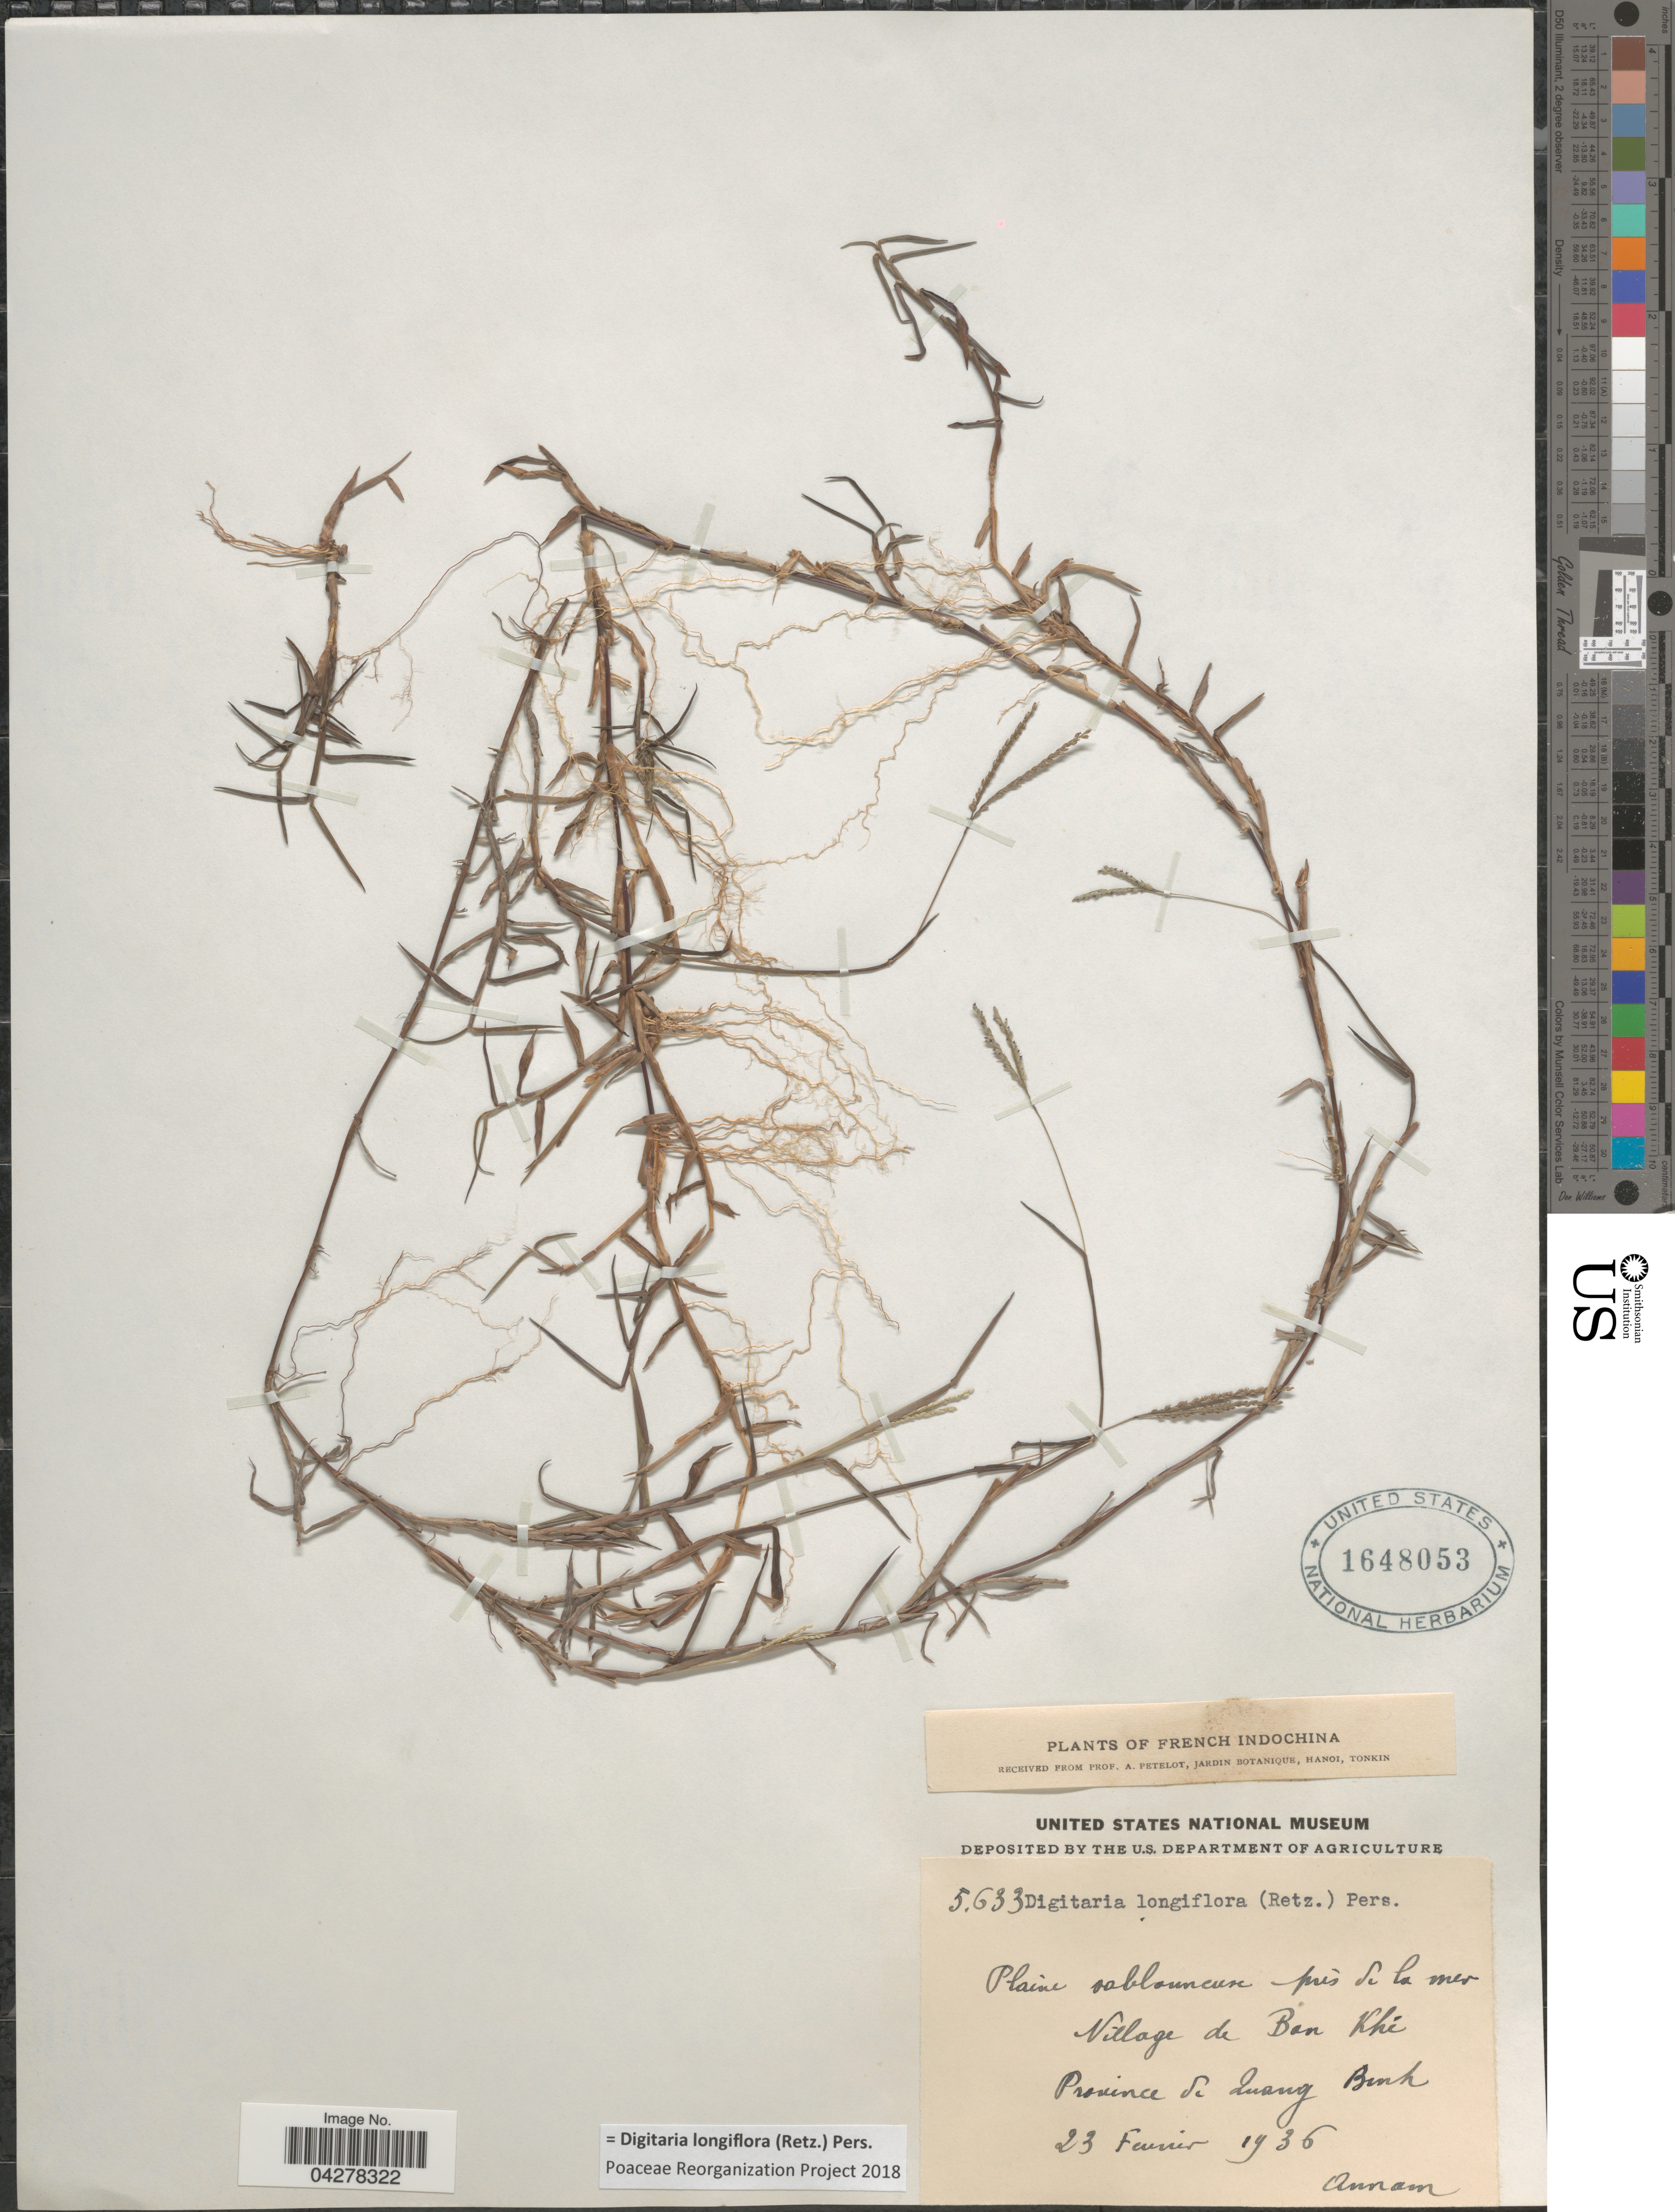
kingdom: Plantae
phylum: Tracheophyta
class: Liliopsida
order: Poales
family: Poaceae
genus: Digitaria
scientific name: Digitaria longiflora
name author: (Retz.) Pers.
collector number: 5633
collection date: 1936-02-23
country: Vietnam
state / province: Quang Binh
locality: Village de Ban Khi. Annam.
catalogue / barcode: US 1648053